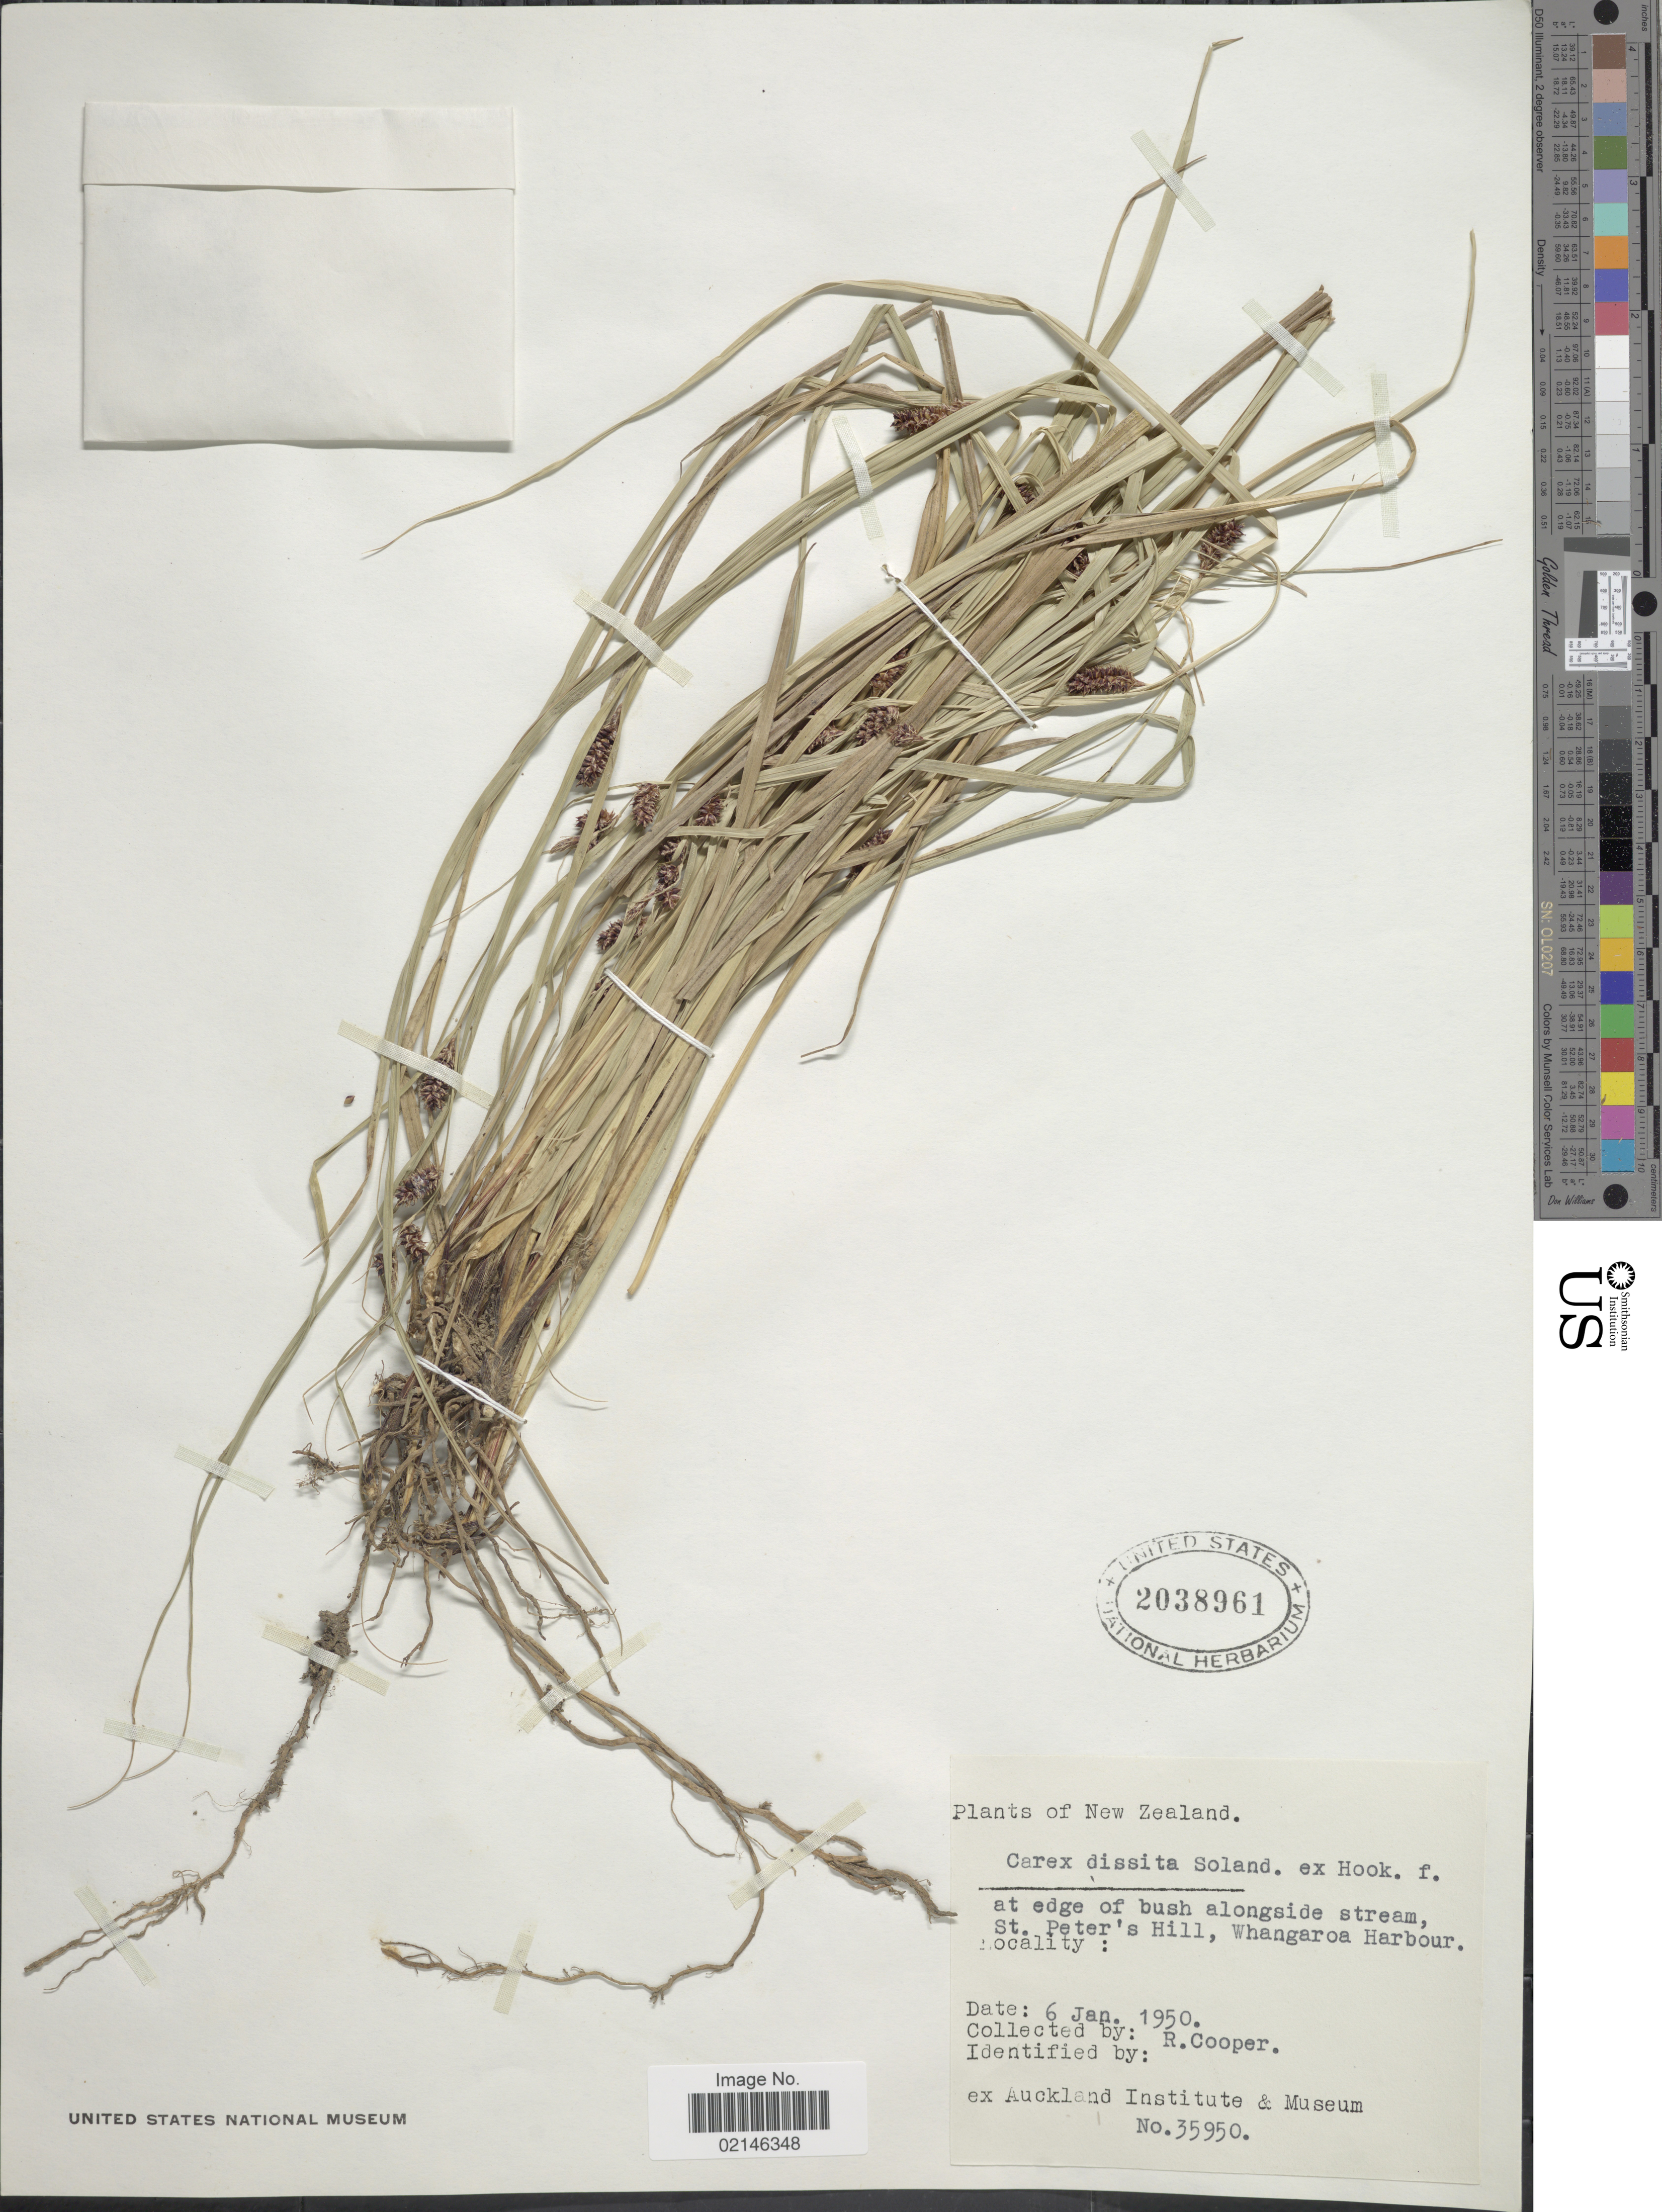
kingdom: Plantae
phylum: Tracheophyta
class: Liliopsida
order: Poales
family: Cyperaceae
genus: Carex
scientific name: Carex dissita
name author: Sol. ex Boott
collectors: R. Cooper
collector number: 35950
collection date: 1950-01-06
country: New Zealand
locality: St. Peter's Hill, Whangaroa Harbour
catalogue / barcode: US 2038961